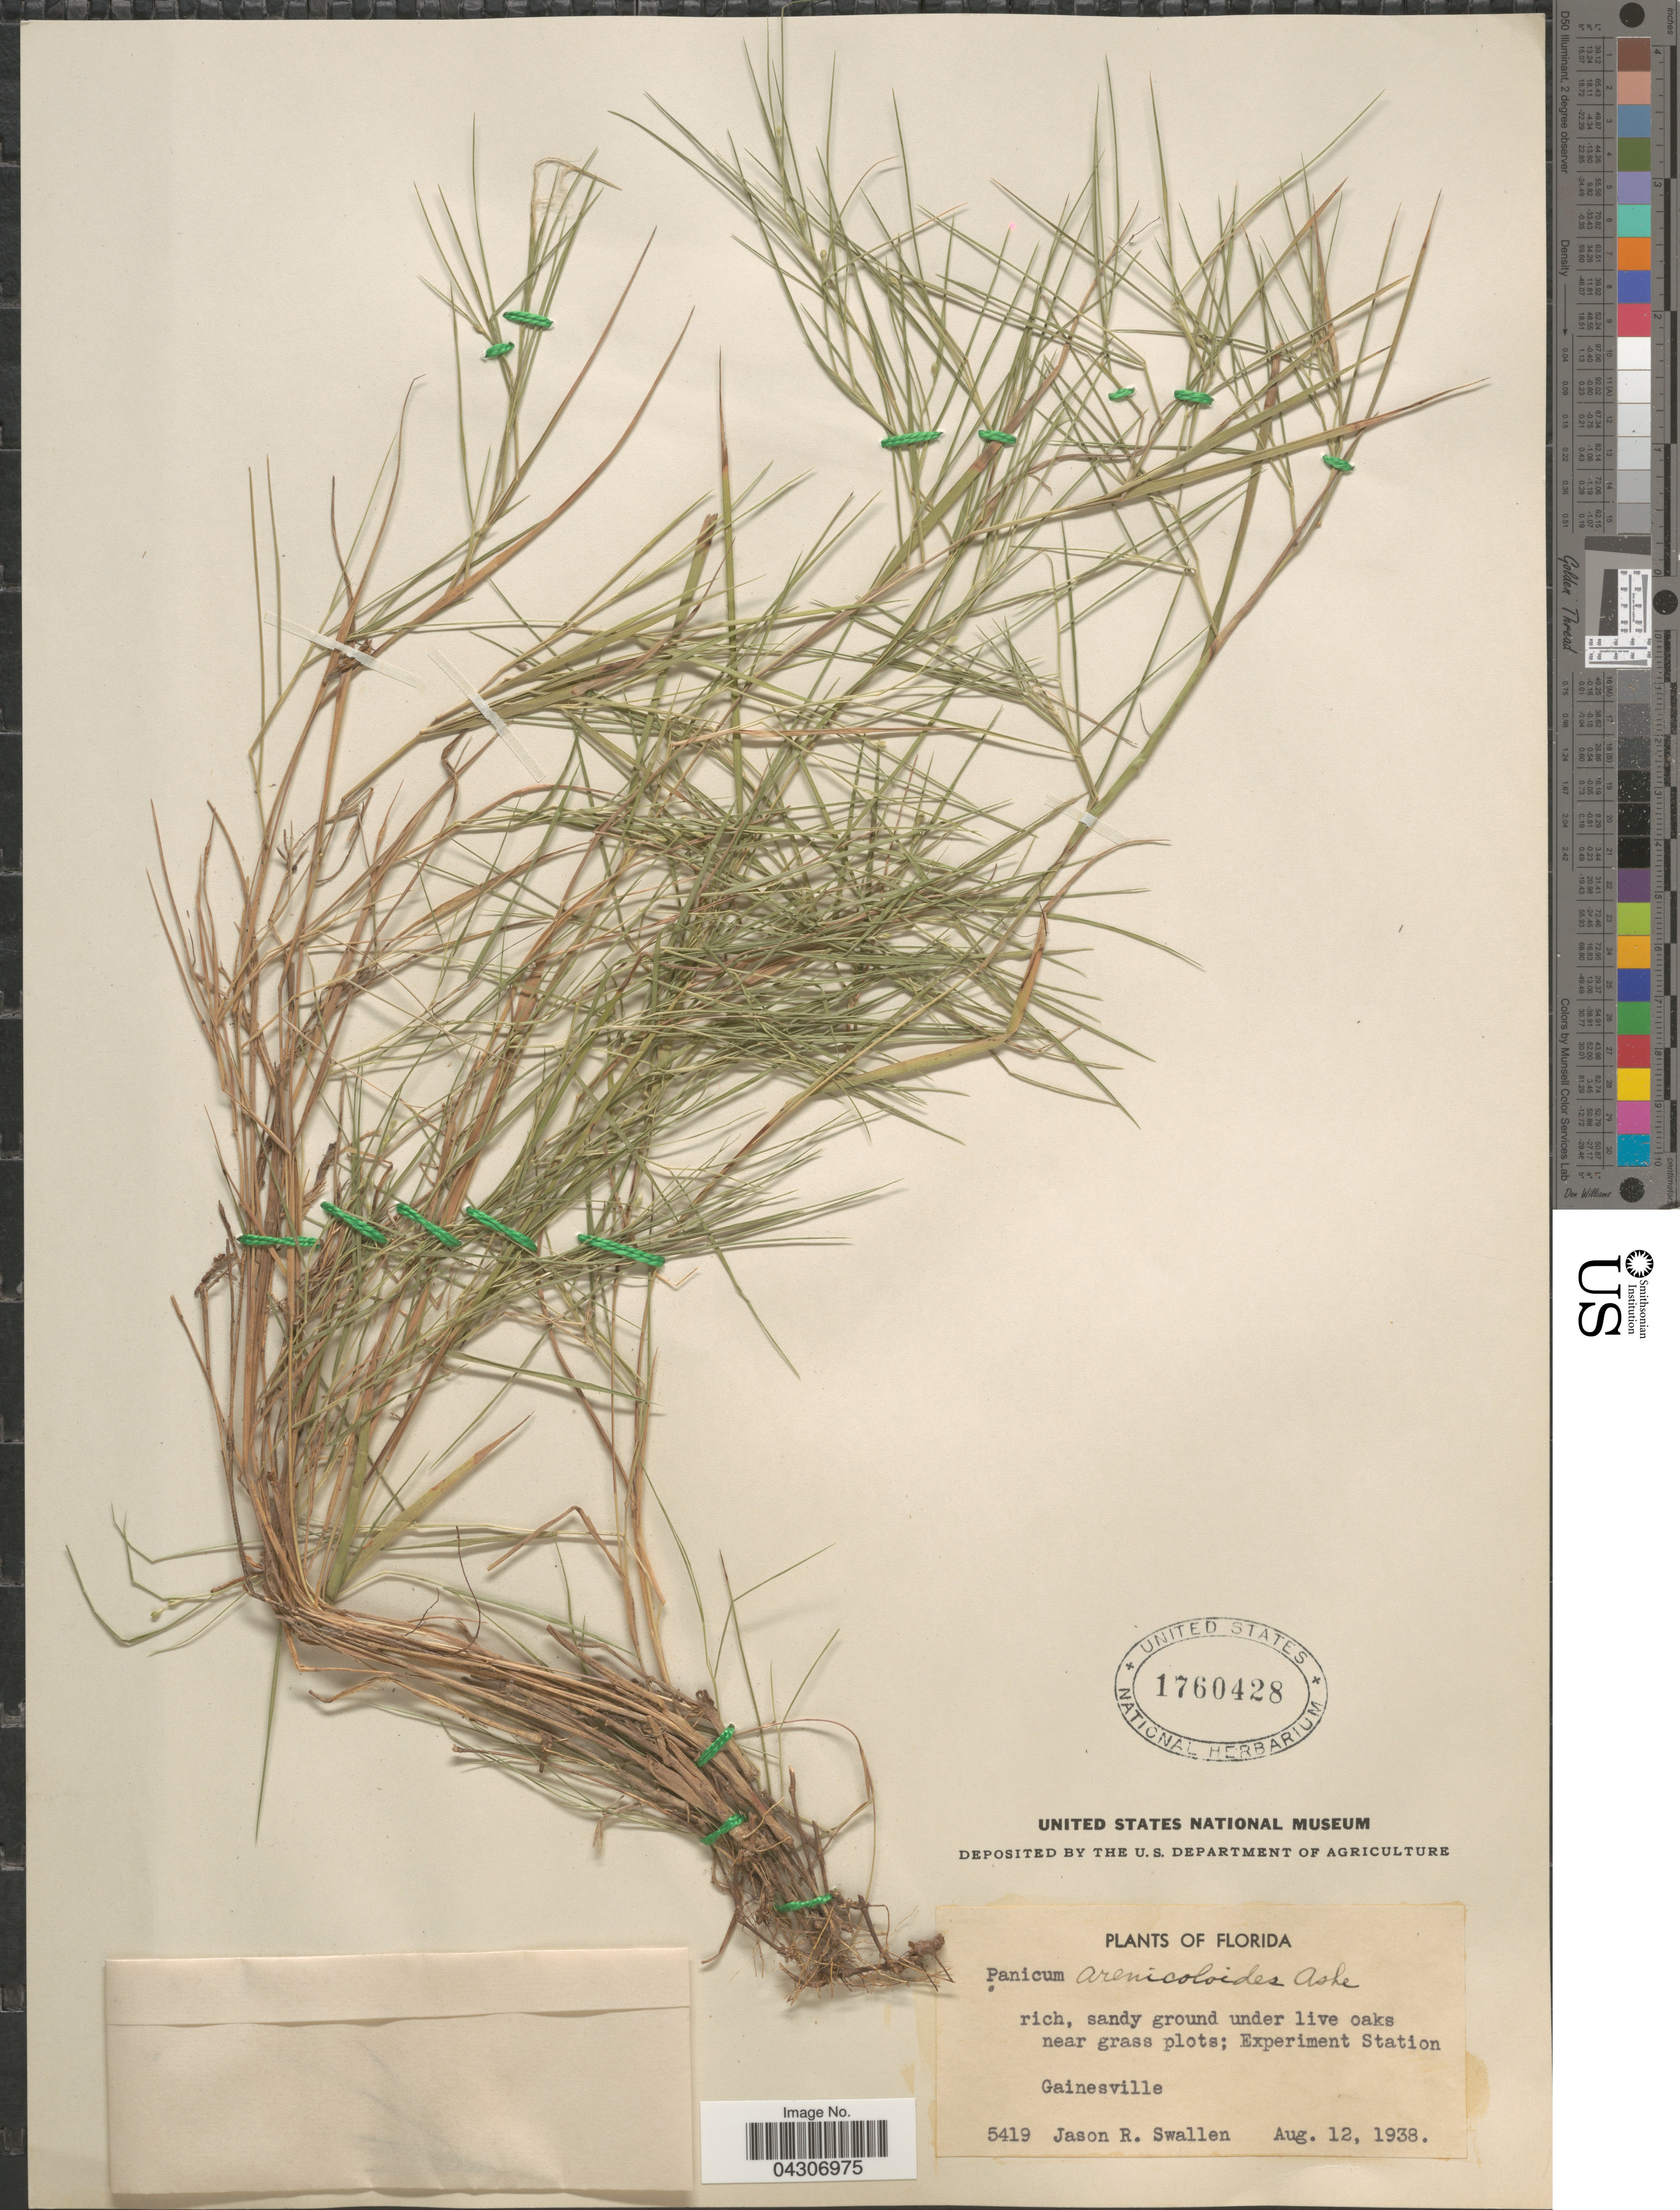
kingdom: Plantae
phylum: Tracheophyta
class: Liliopsida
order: Poales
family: Poaceae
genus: Dichanthelium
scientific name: Dichanthelium aciculare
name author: (Desv. ex Poir.) Gould & C.A. Clark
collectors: J. R. Swallen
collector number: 5419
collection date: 1938-08-12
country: United States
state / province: Florida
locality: Experiment Station. Gainesville.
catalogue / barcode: US 1760428